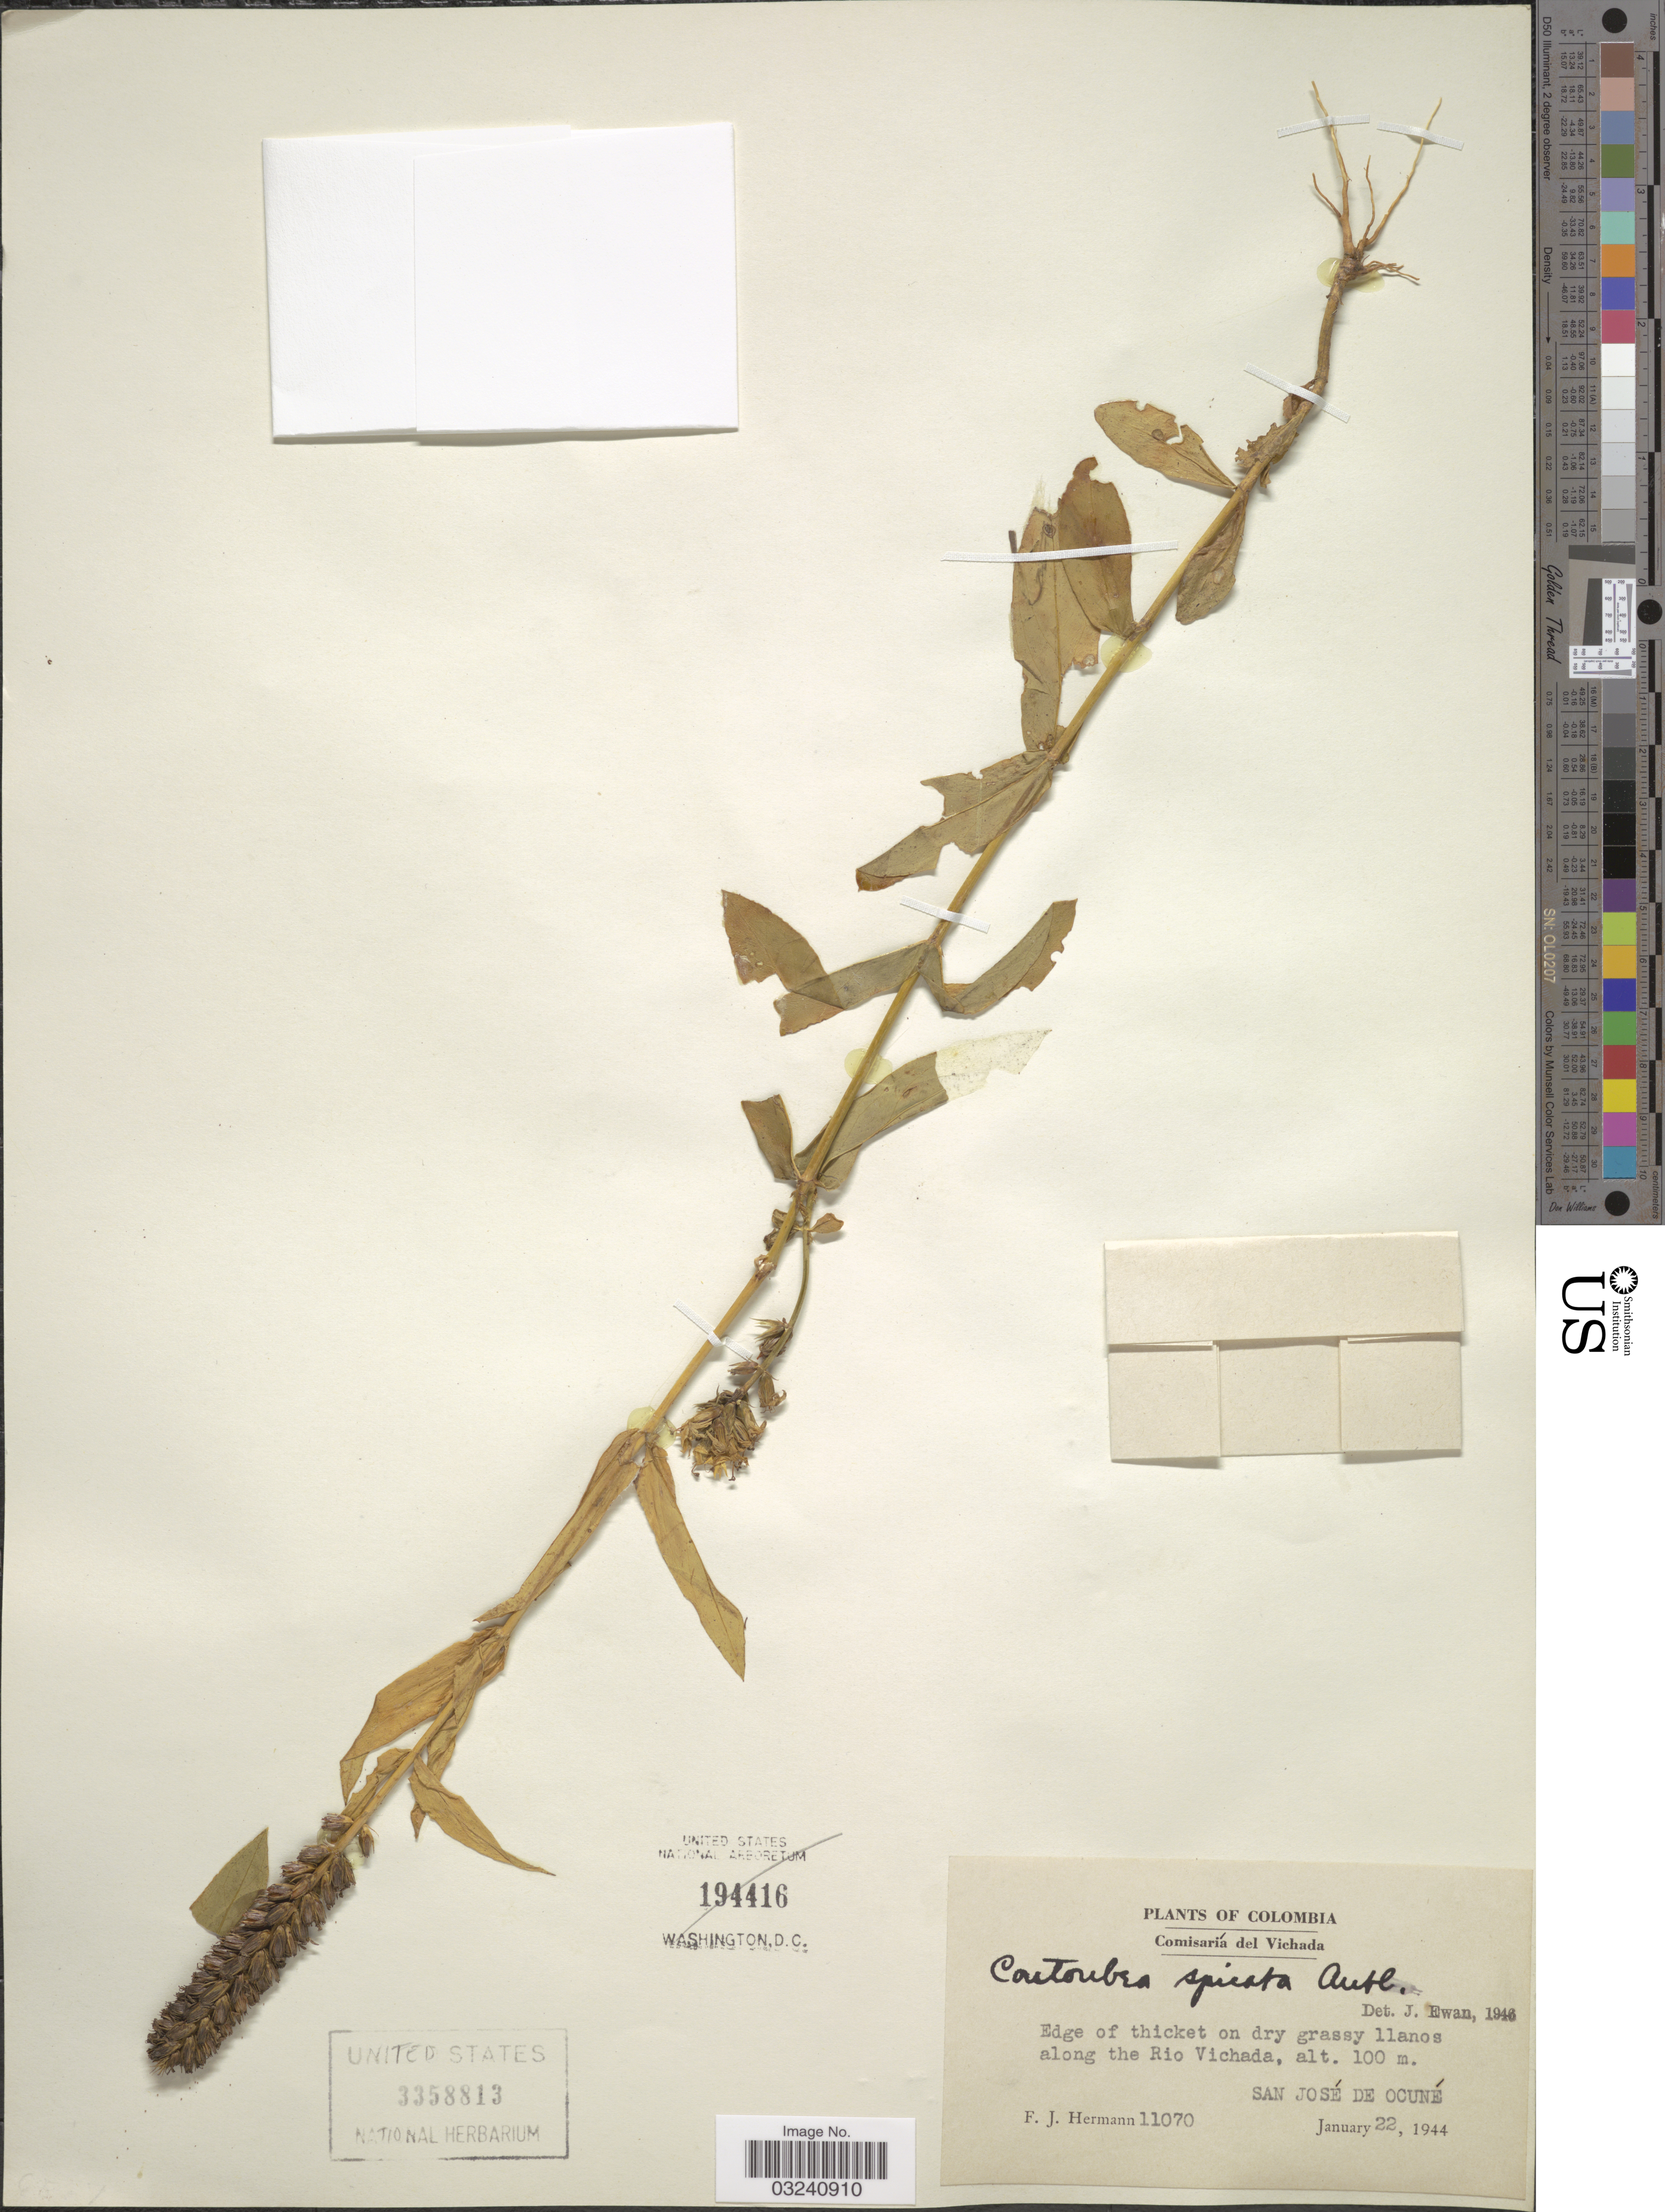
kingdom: Plantae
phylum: Tracheophyta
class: Magnoliopsida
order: Gentianales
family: Gentianaceae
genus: Coutoubea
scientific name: Coutoubea spicata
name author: Aubl.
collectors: F. J. Hermann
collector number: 11070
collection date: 1944-01-22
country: Colombia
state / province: Vichada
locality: Comisaría del Vichada. Along the Rio Vichada. San José de Ocuné.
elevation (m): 100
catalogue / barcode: US 3358813